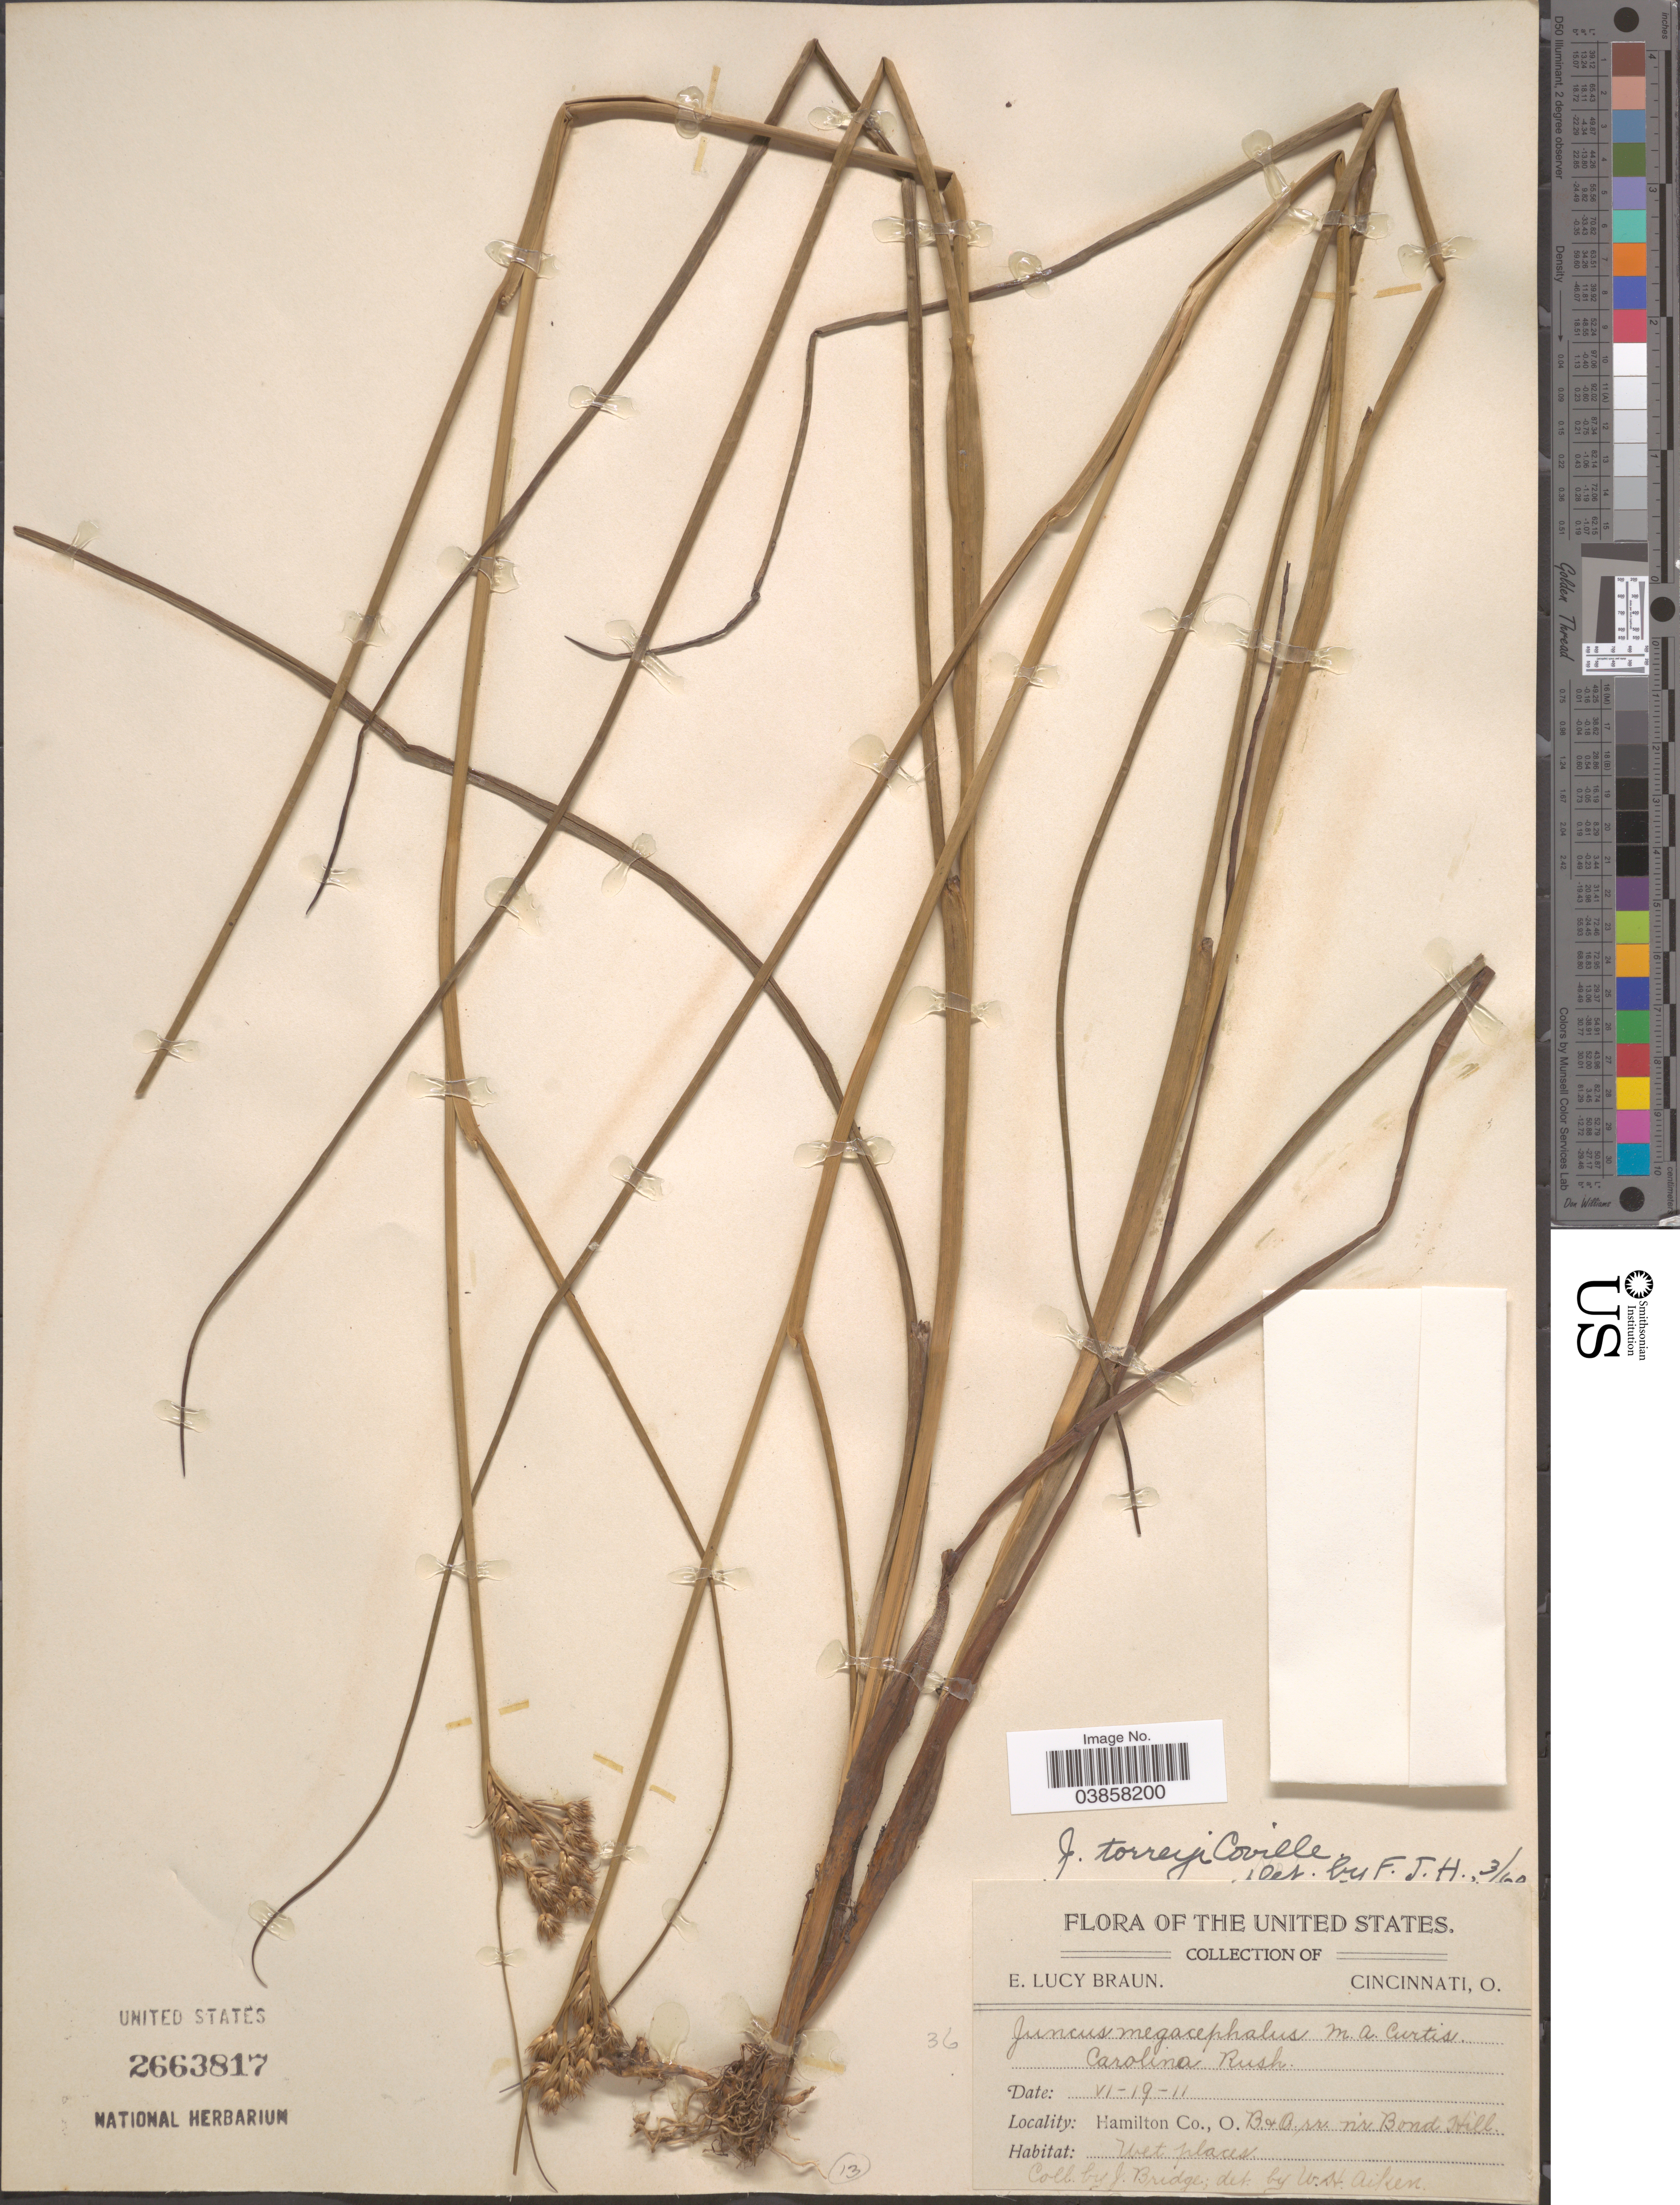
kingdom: Plantae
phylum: Tracheophyta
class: Liliopsida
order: Poales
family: Juncaceae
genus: Juncus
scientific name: Juncus torreyi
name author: Coville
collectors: J. Bridge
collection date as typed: Transcribed d/m/y: 19/6/11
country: United States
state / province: Ohio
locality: Hamilton Co. B & O. rr. n'r Bond Hill.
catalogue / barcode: US 2663817